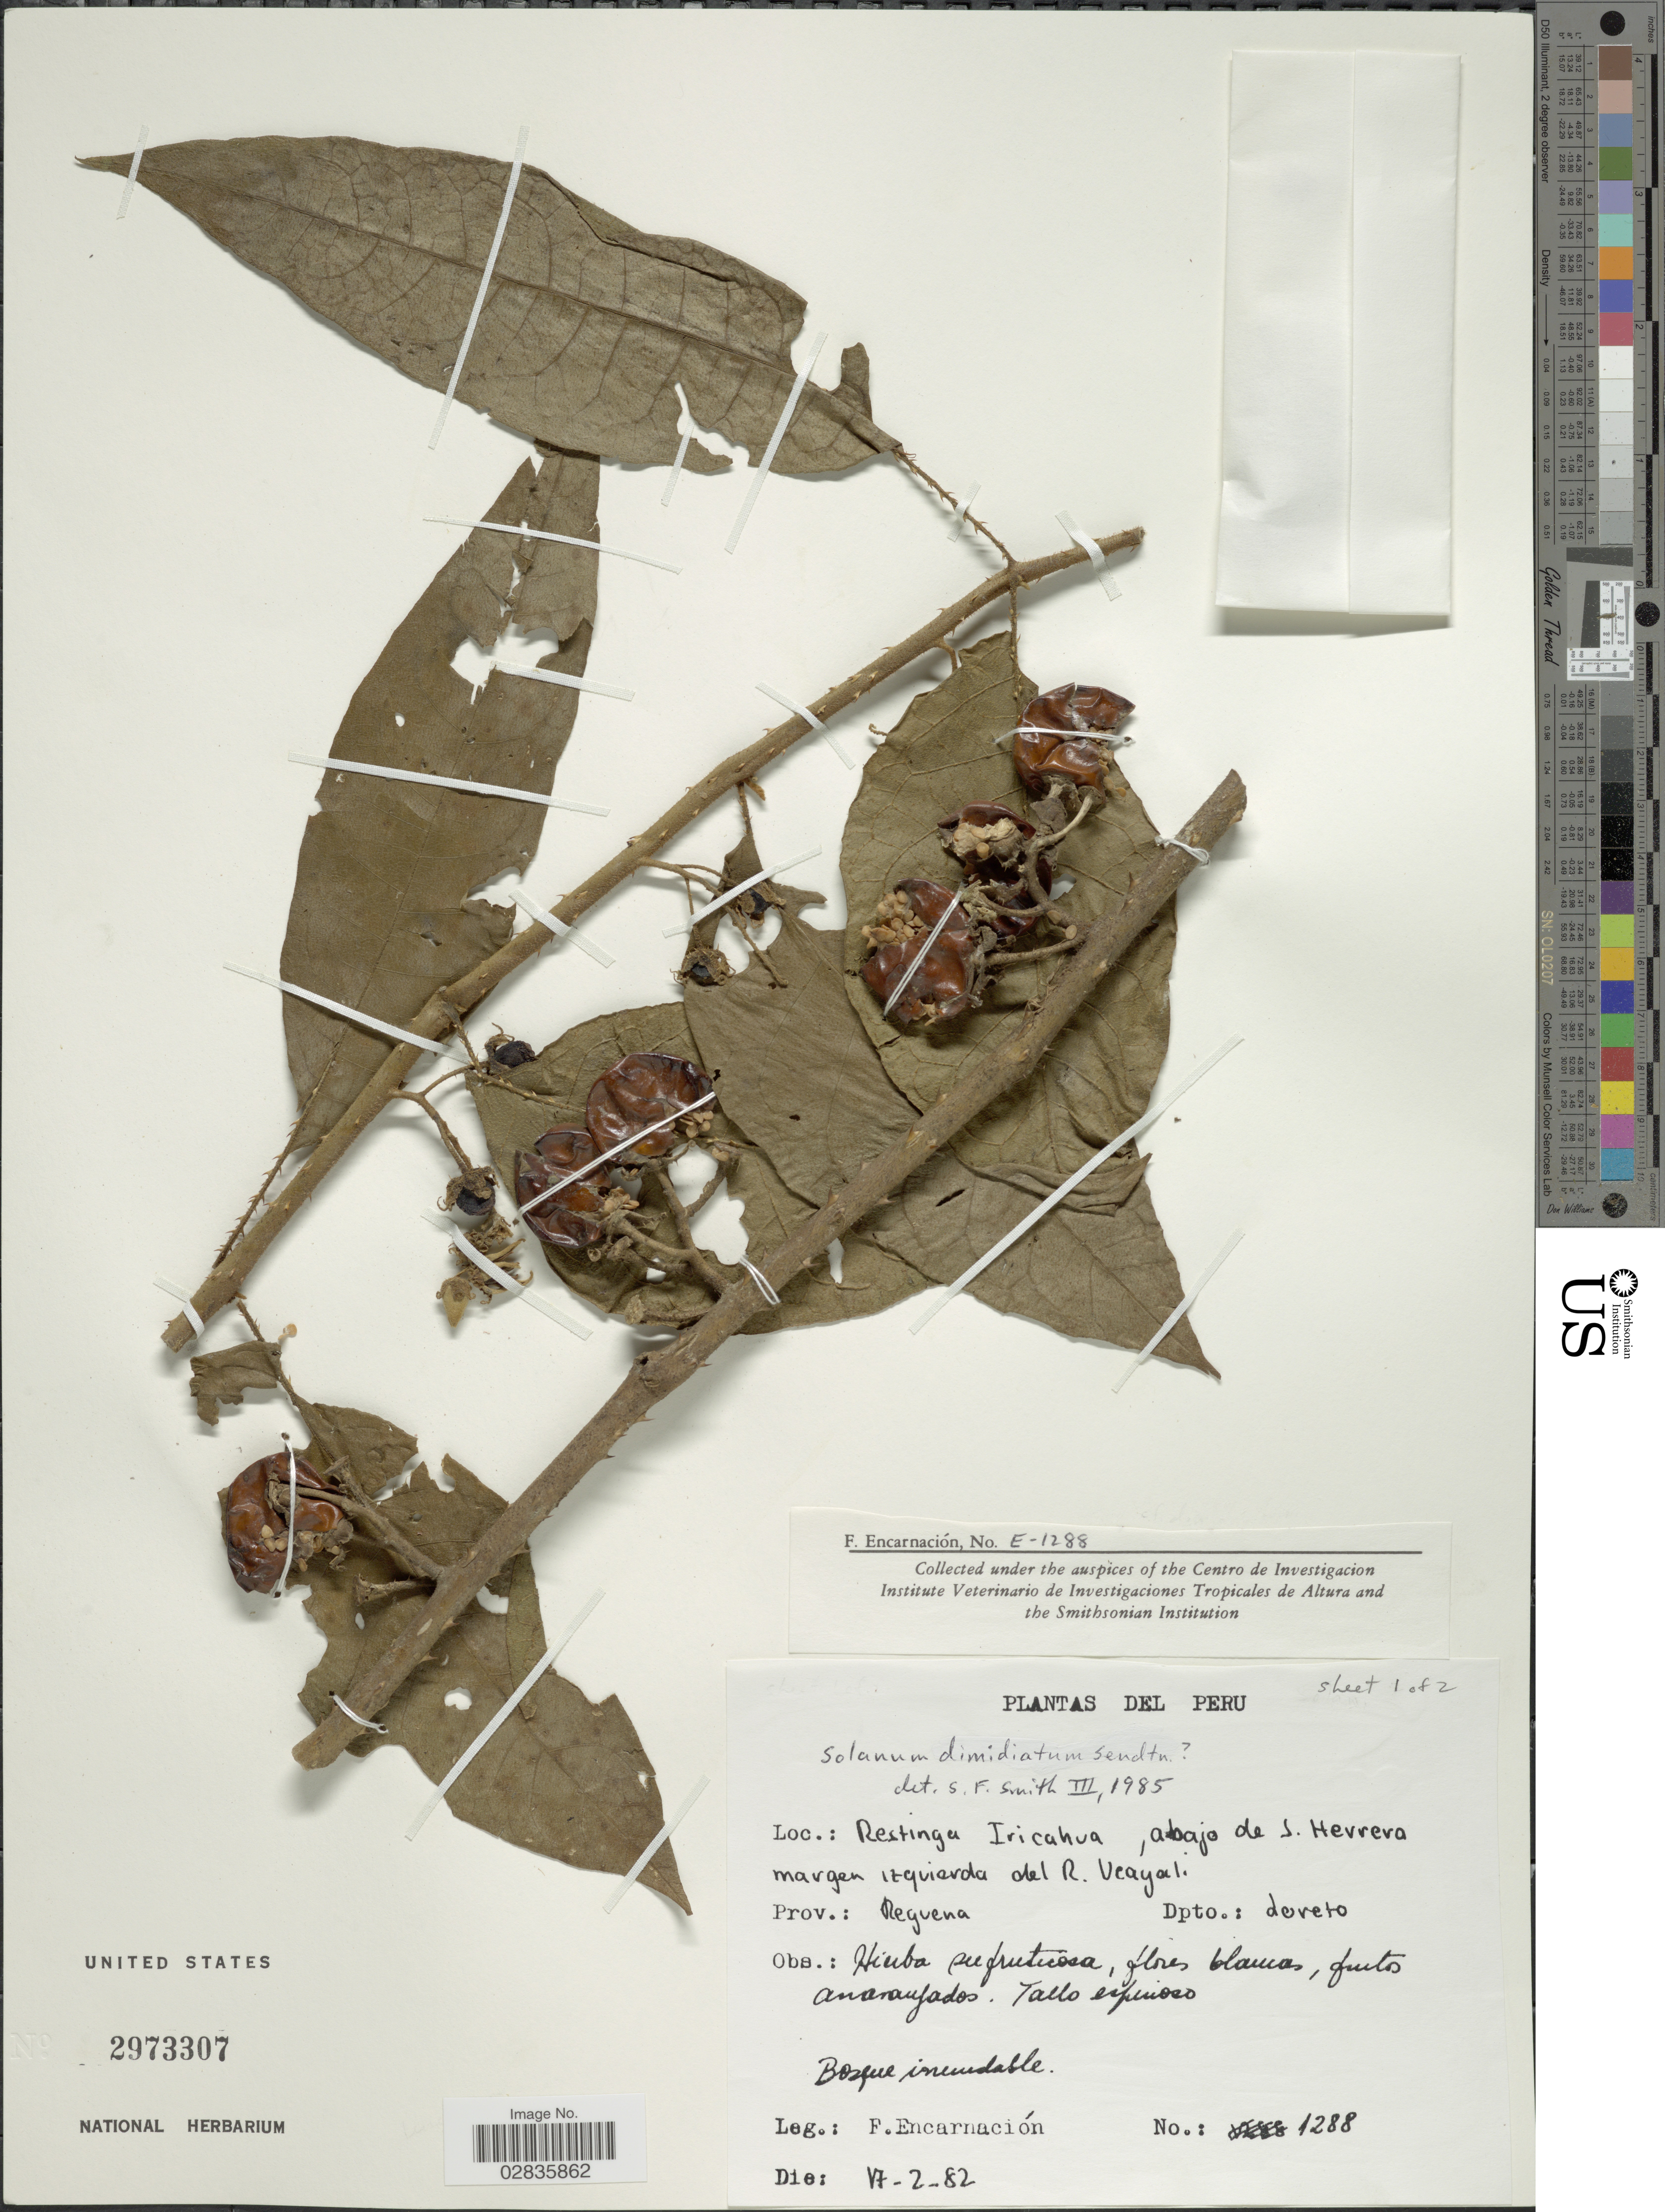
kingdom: Plantae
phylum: Tracheophyta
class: Magnoliopsida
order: Solanales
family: Solanaceae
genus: Solanum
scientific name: Solanum dimidiatum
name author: Raf.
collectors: F. Encarnación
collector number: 1288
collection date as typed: Transcribed d/m/y: 17/2/82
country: Peru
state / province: Loreto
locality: Restinga Iricahua, abajo de S. Herrera margen izquierda del R. Ucayali. Prov.: Reguena. Dpto.: Loreto.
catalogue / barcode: US 2973307